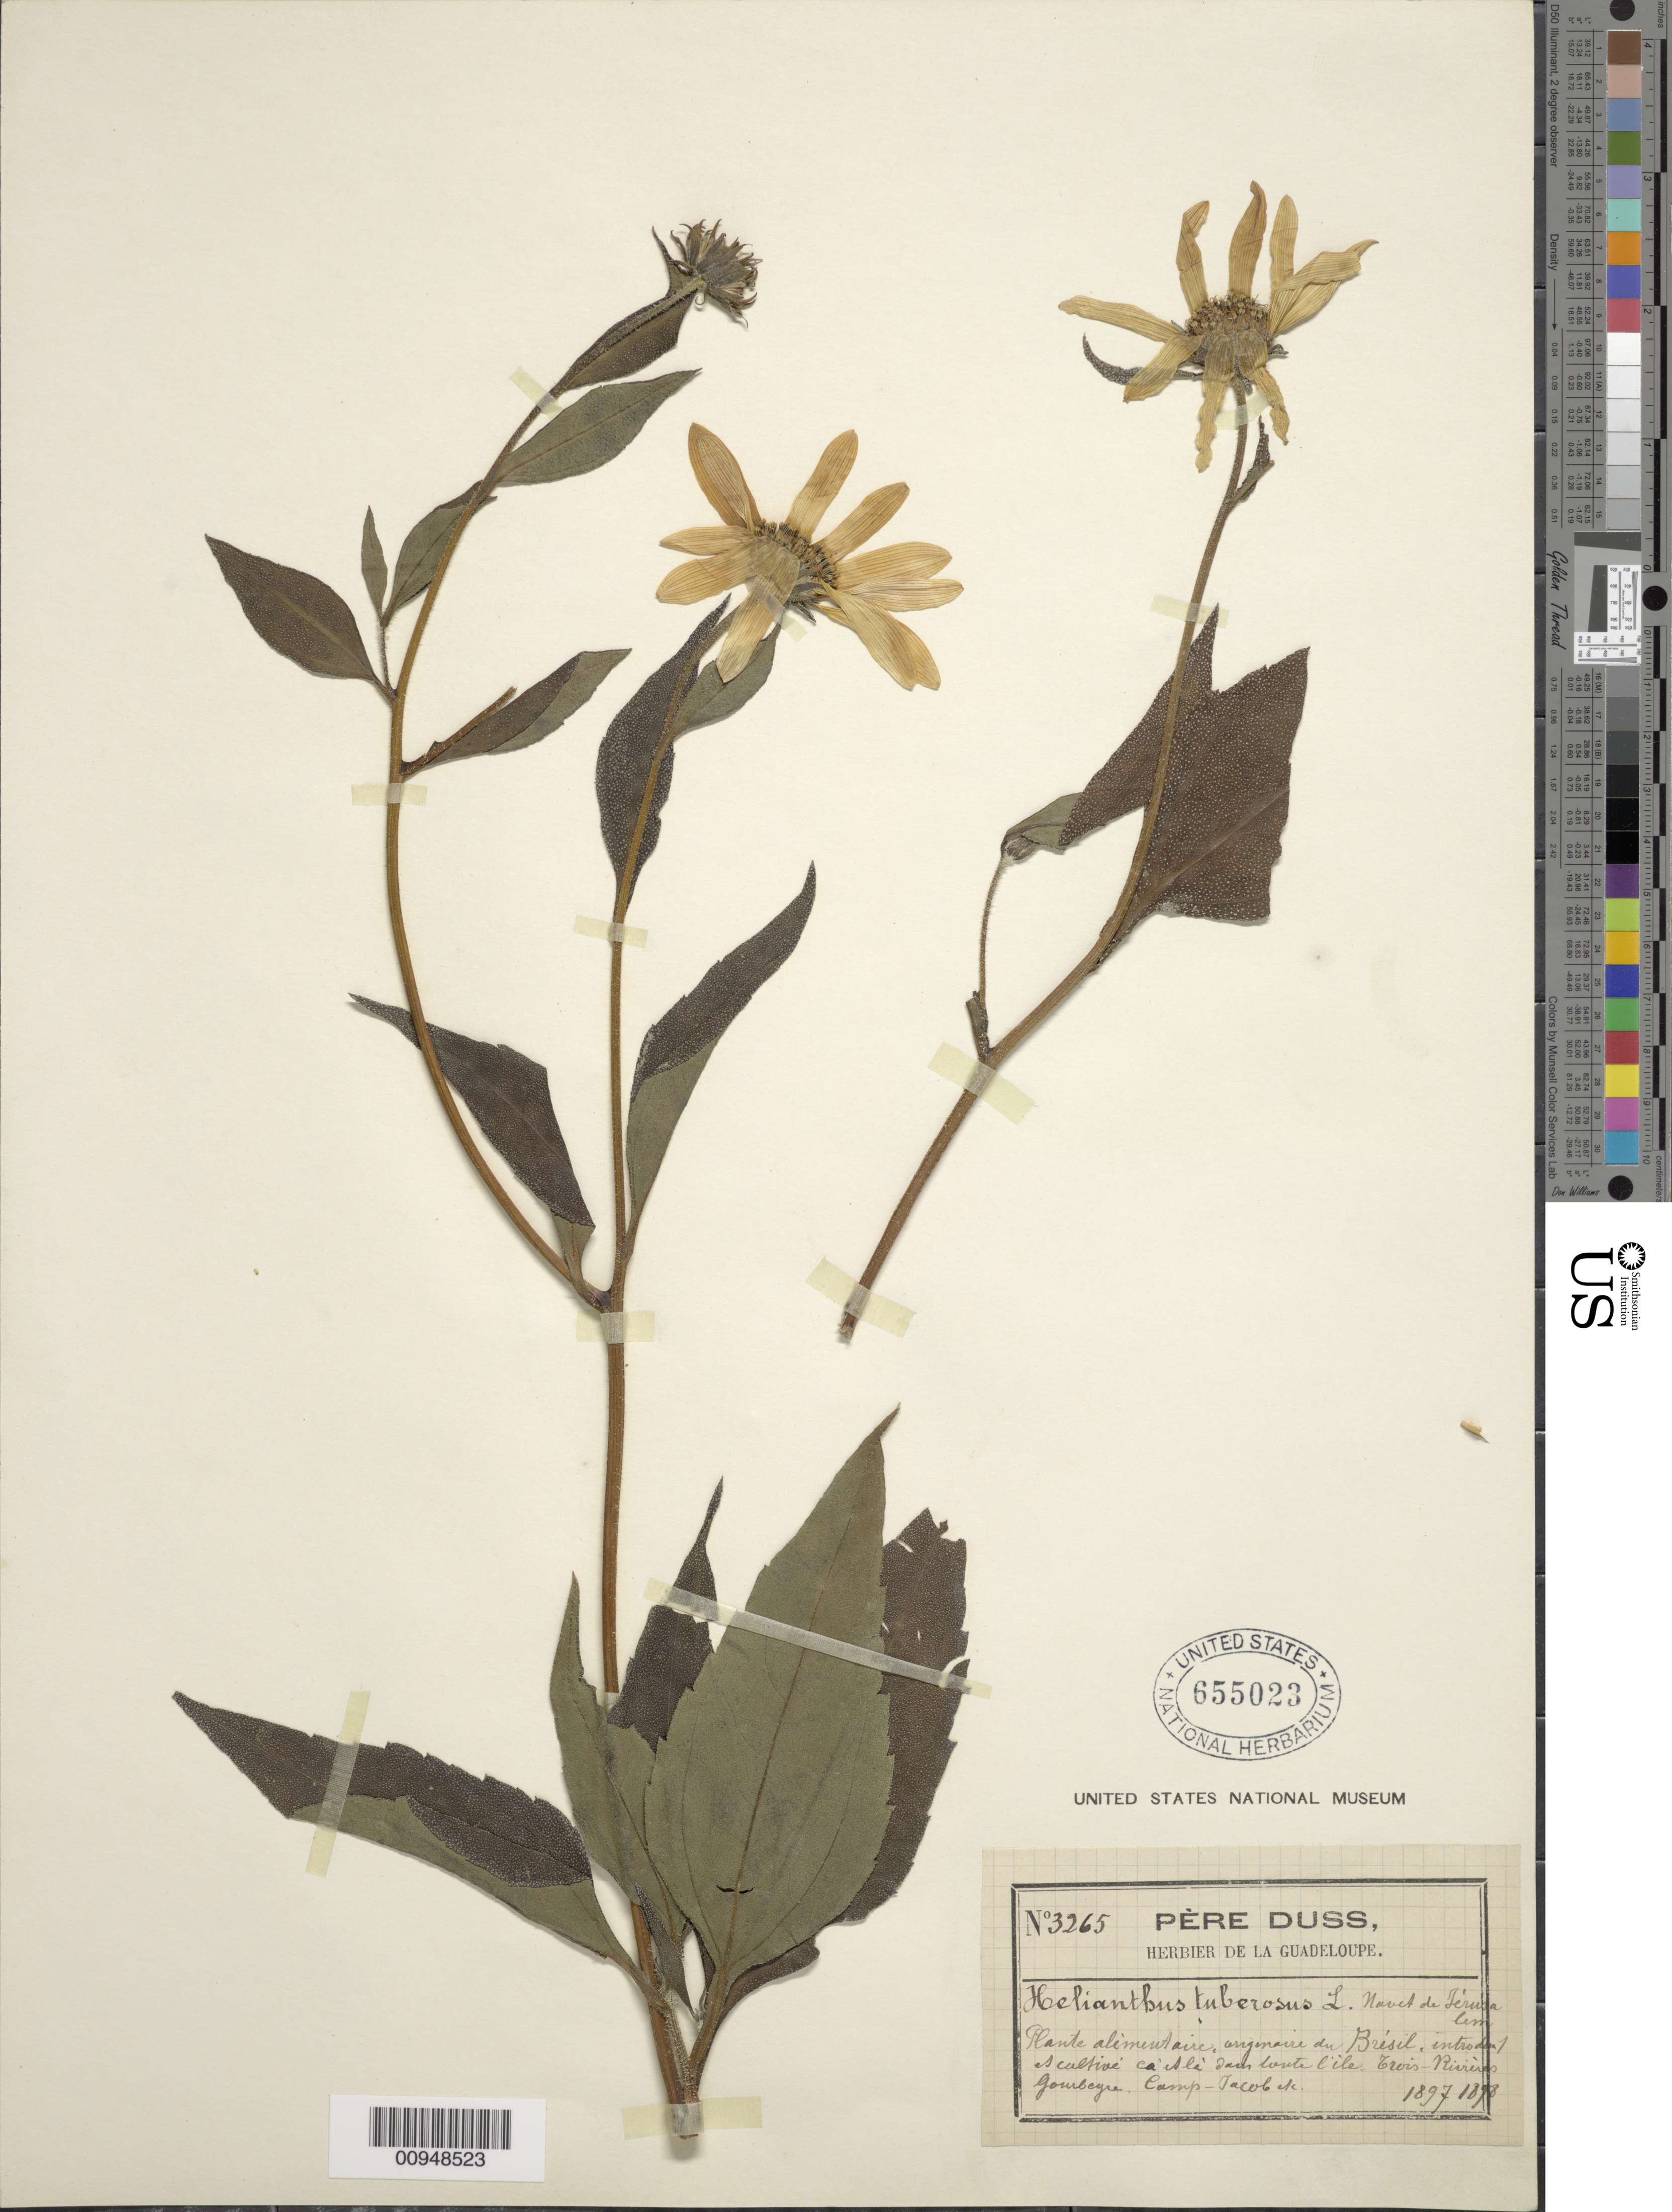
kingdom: Plantae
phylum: Tracheophyta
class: Magnoliopsida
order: Asterales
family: Asteraceae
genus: Helianthus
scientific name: Helianthus tuberosus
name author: L.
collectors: Père Duss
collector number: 3265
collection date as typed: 1897 to -- --- 1898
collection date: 1897/1898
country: Guadeloupe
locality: Ca Isla, Trois Rivière, Camp Jacob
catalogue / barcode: US 655023